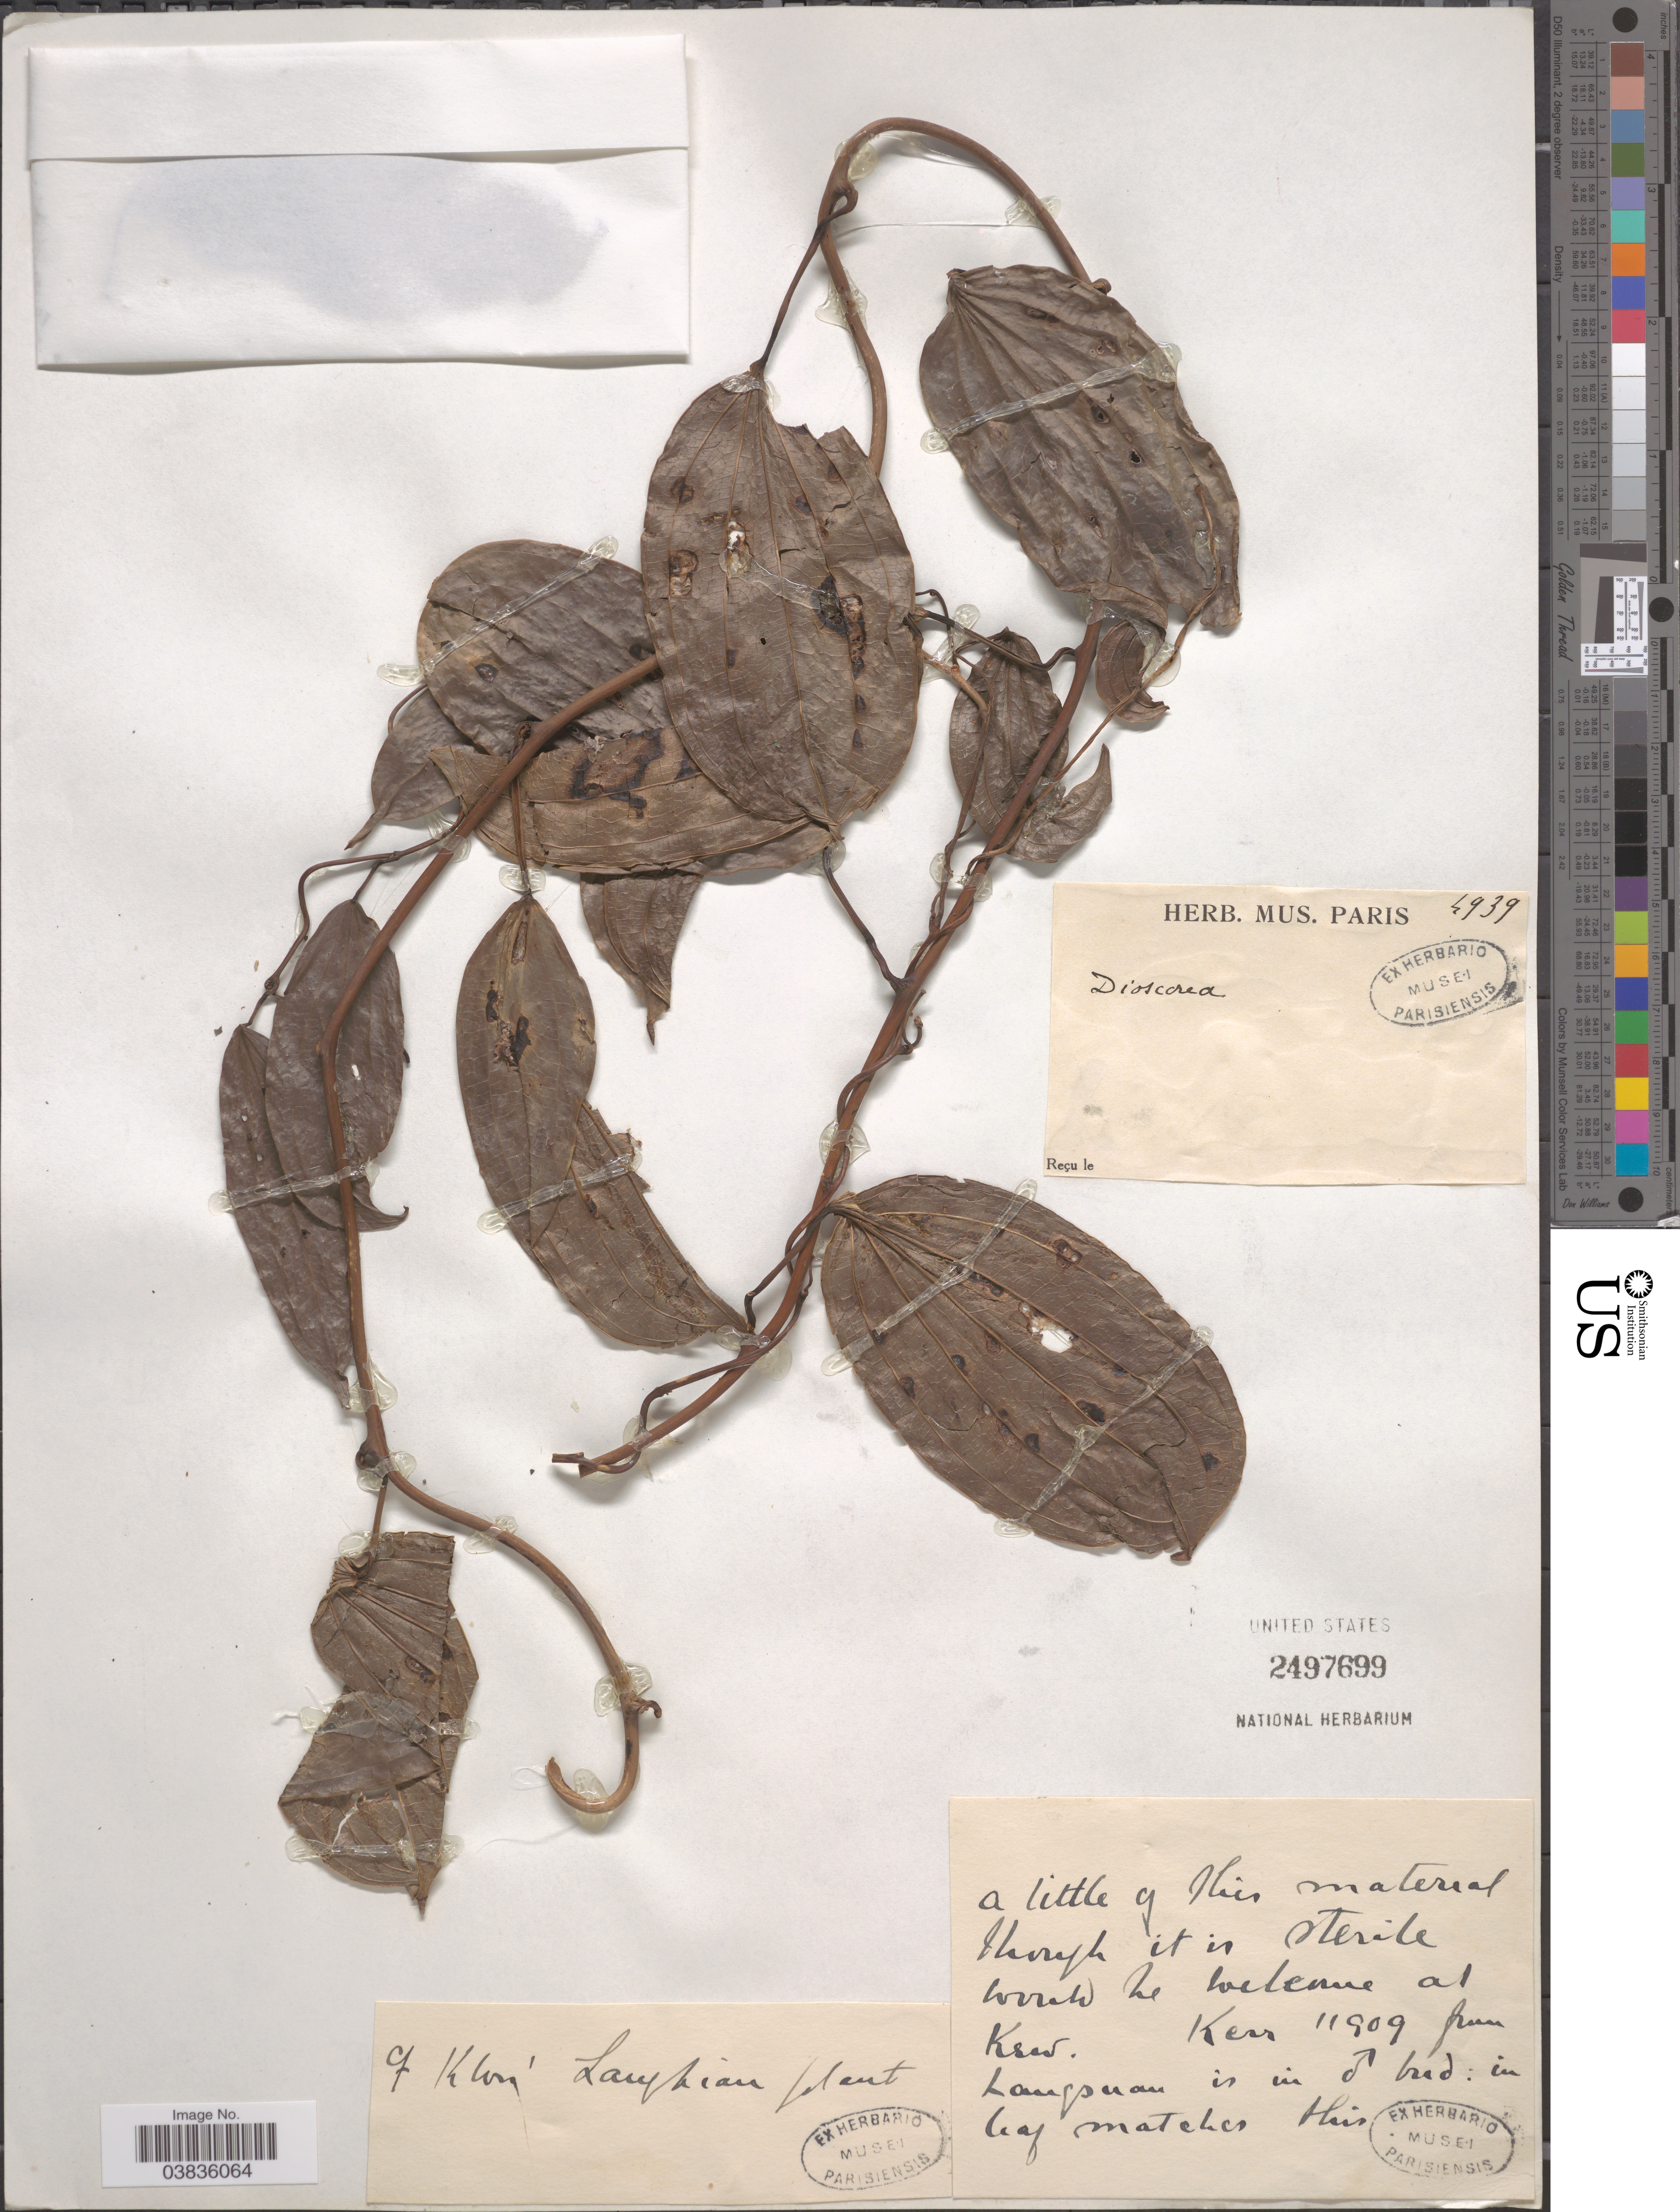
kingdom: Plantae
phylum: Tracheophyta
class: Liliopsida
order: Dioscoreales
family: Dioscoreaceae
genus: Dioscorea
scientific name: Dioscorea sp.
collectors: ex herb. Mus. Paris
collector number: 4939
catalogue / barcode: US 2497699